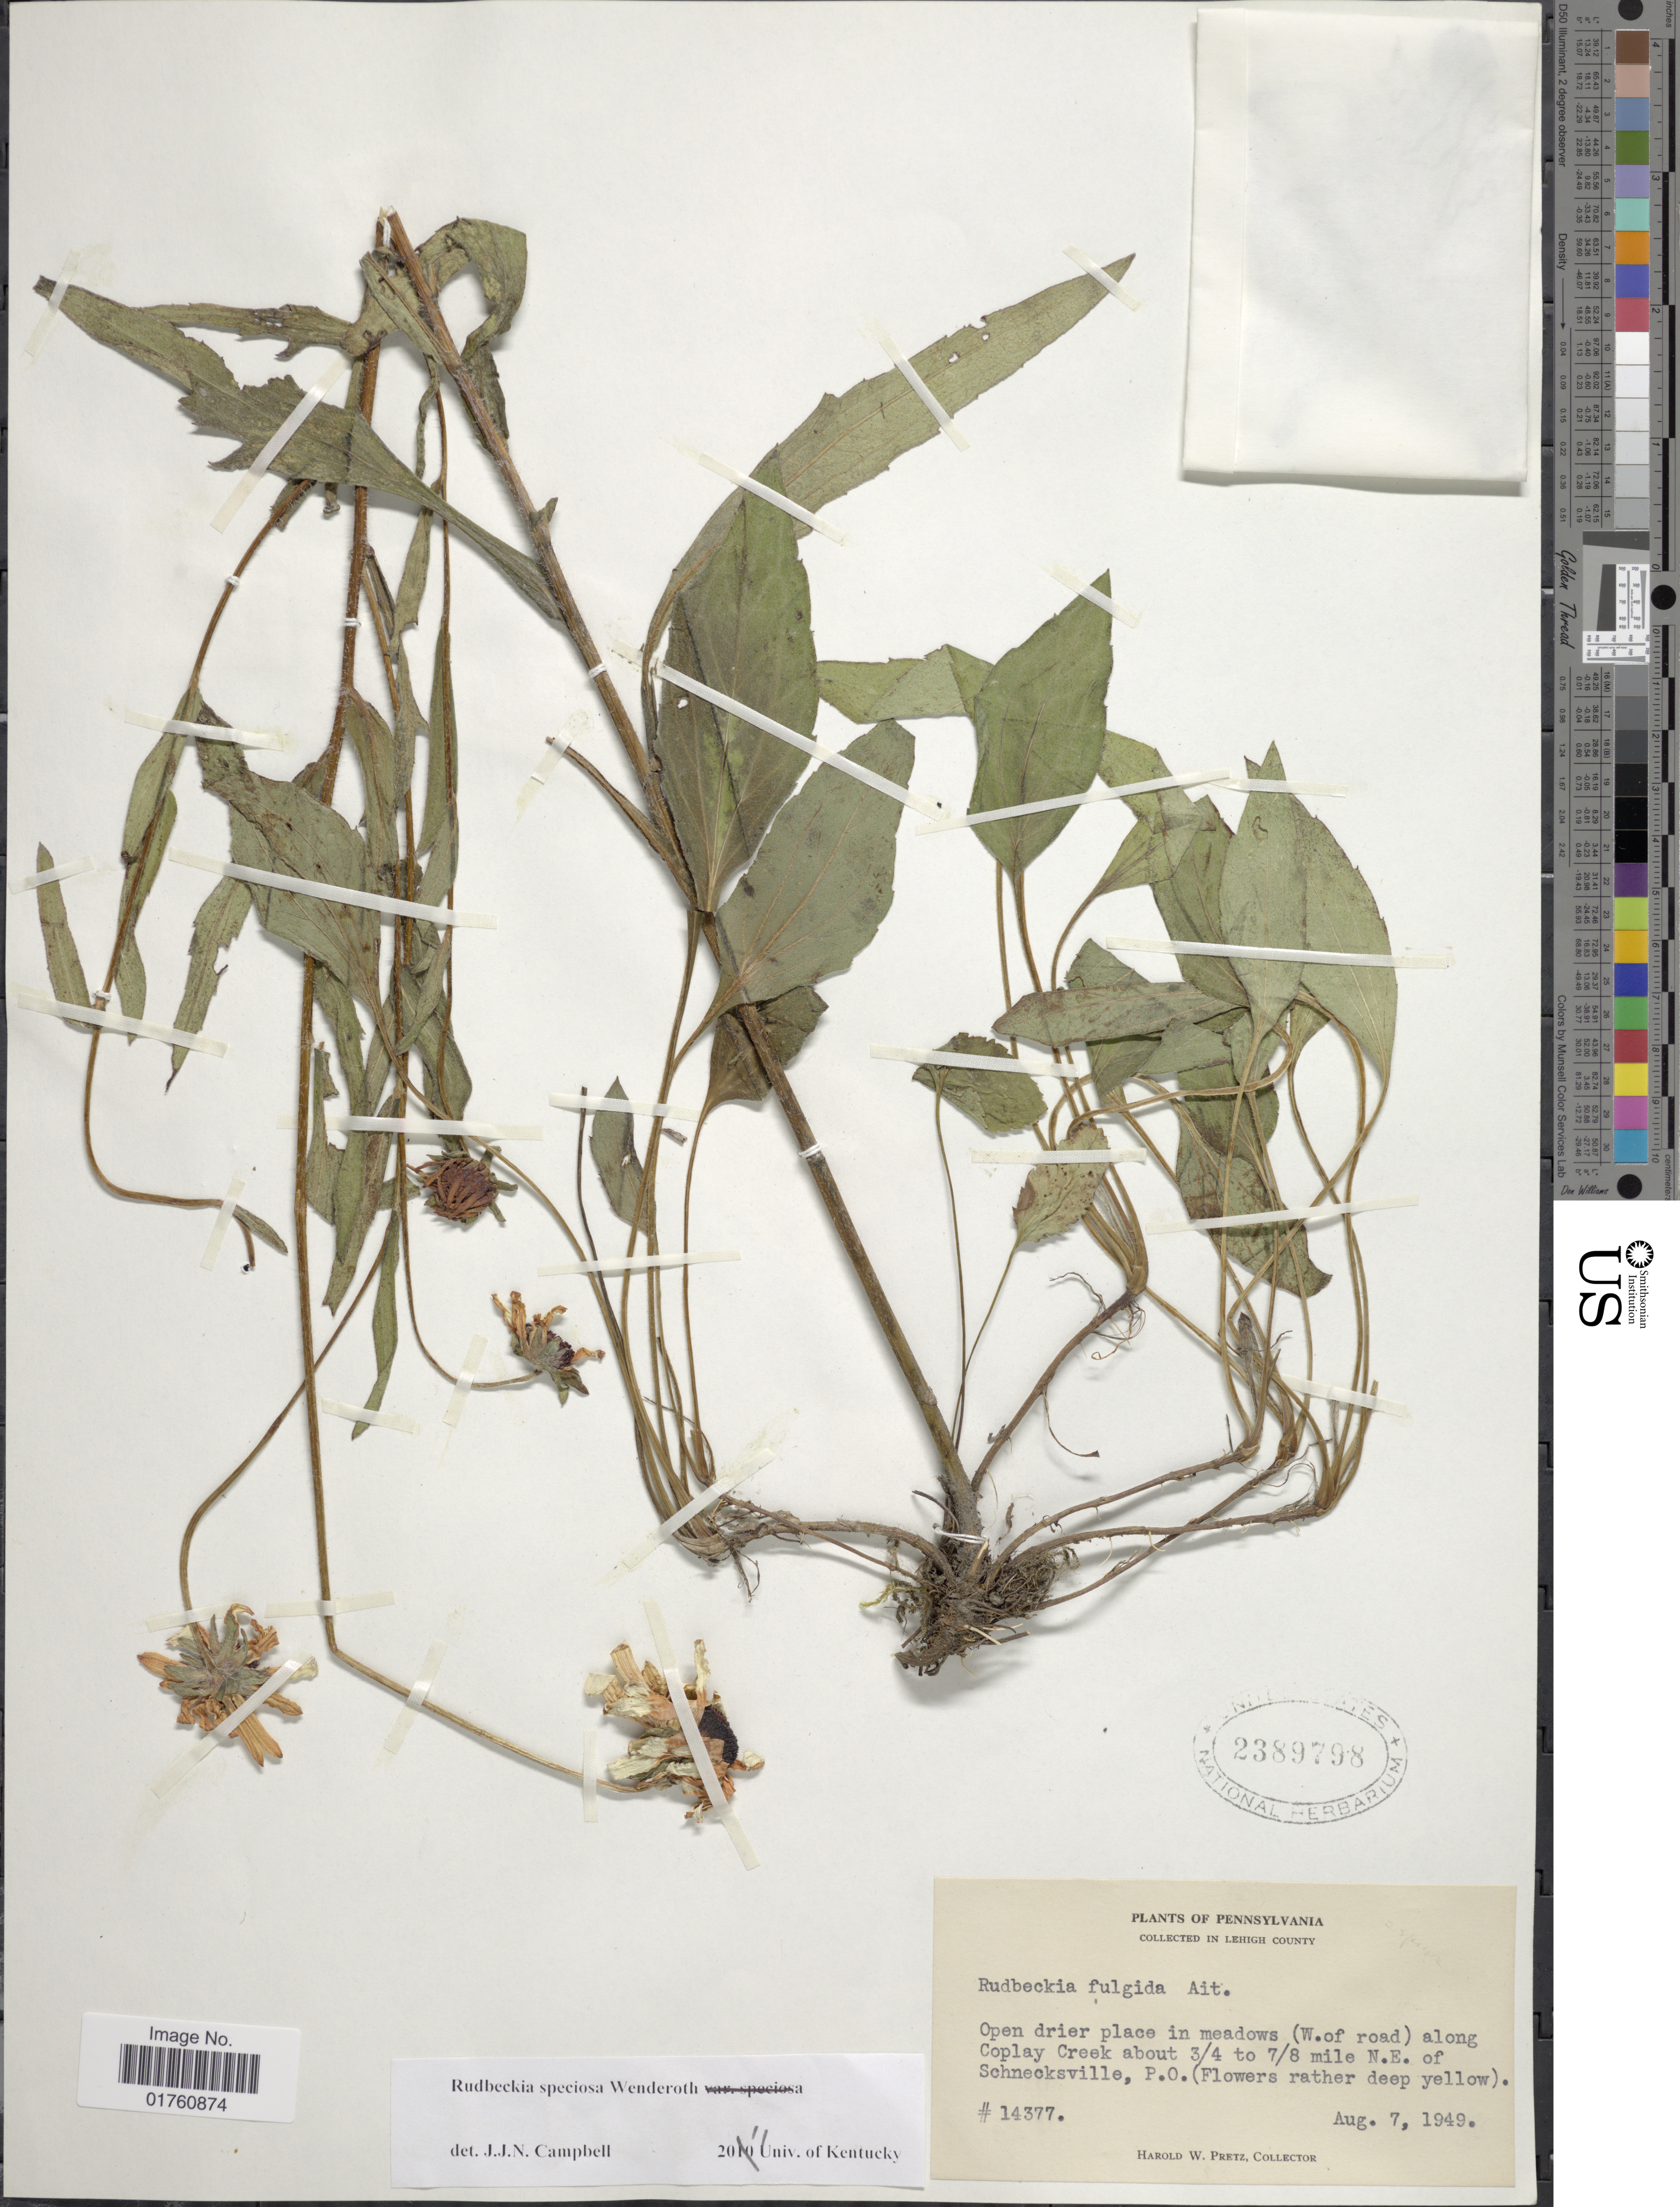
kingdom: Plantae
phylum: Tracheophyta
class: Magnoliopsida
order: Asterales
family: Asteraceae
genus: Rudbeckia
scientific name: Rudbeckia fulgida var. speciosa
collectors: H. W. Pretz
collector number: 14377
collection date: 1949-08-07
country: United States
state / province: Pennsylvania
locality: Open drier place in meadows (W of road) along Coplay Creek abouy 3/4 to 7/8 N.E. of Schnecksville, P.O., Lehigh County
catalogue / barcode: US 2389798